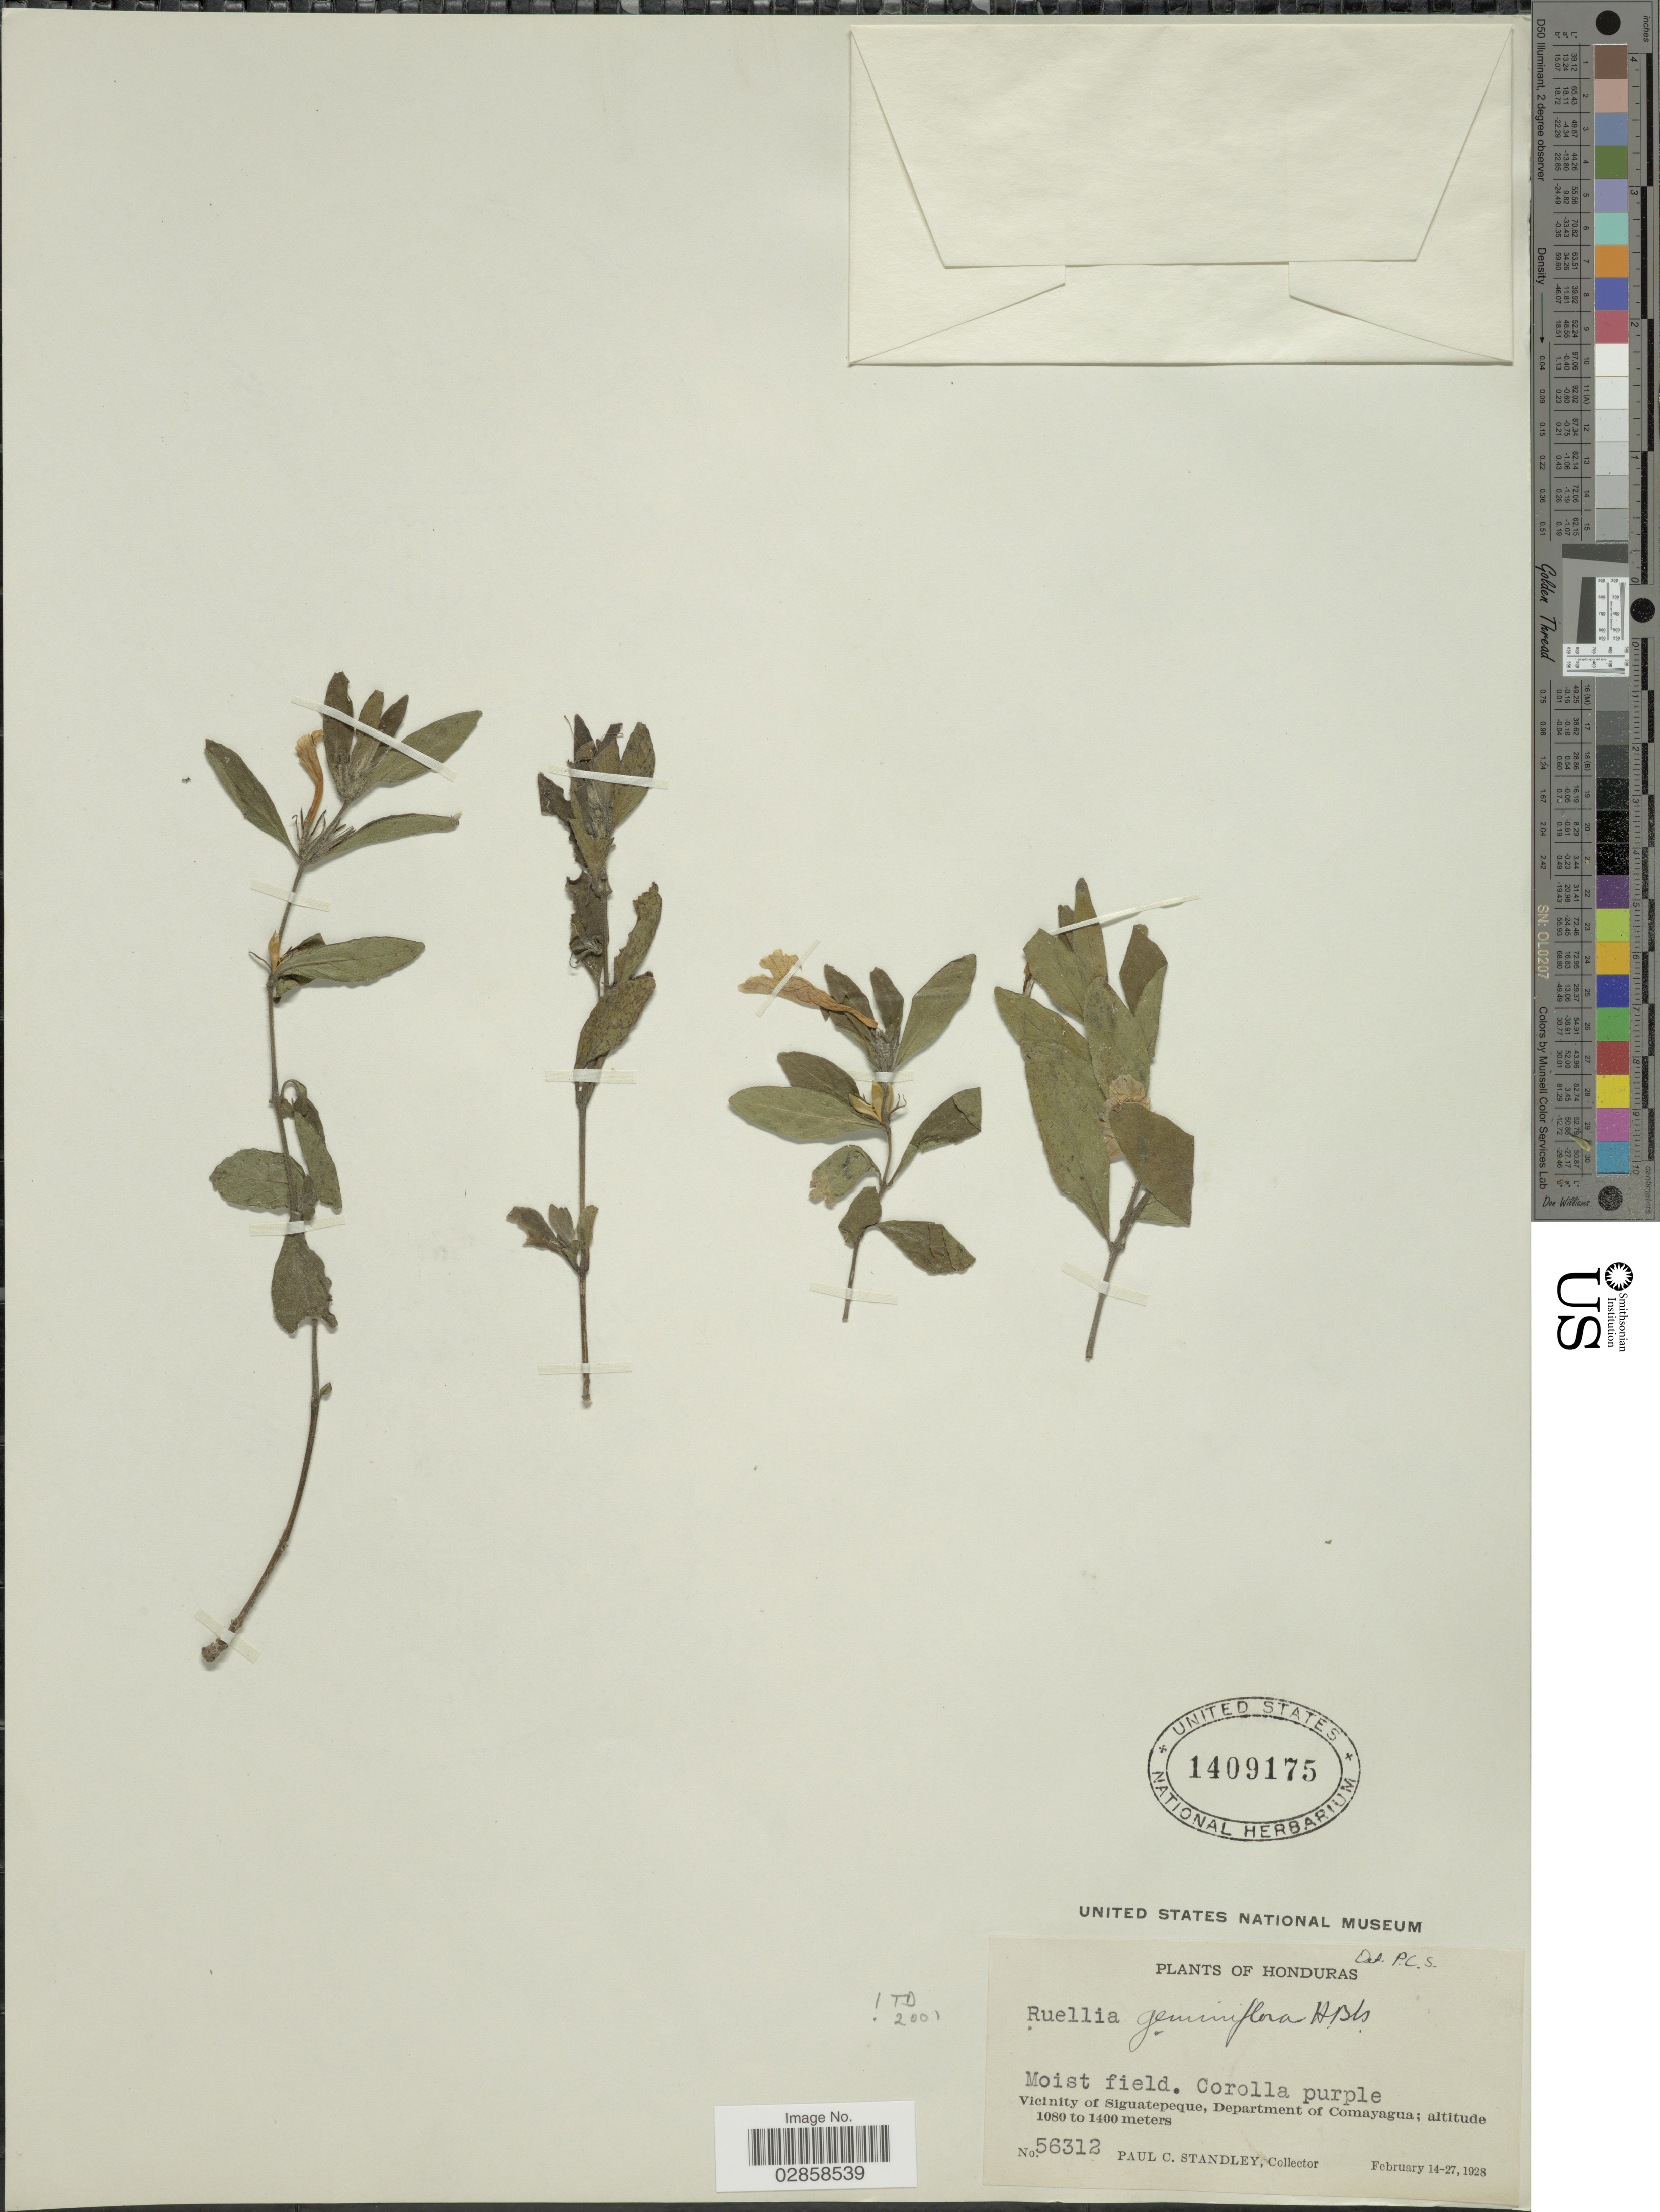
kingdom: Plantae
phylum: Tracheophyta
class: Magnoliopsida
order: Lamiales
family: Acanthaceae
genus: Ruellia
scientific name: Ruellia geminiflora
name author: Kunth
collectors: P. C. Standley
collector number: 56312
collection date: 1928-02-14/1928-02-27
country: Honduras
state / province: Comayagua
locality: Vicinity of Siguatepeque, Department of Comayagua.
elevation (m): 1080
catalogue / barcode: US 1409175